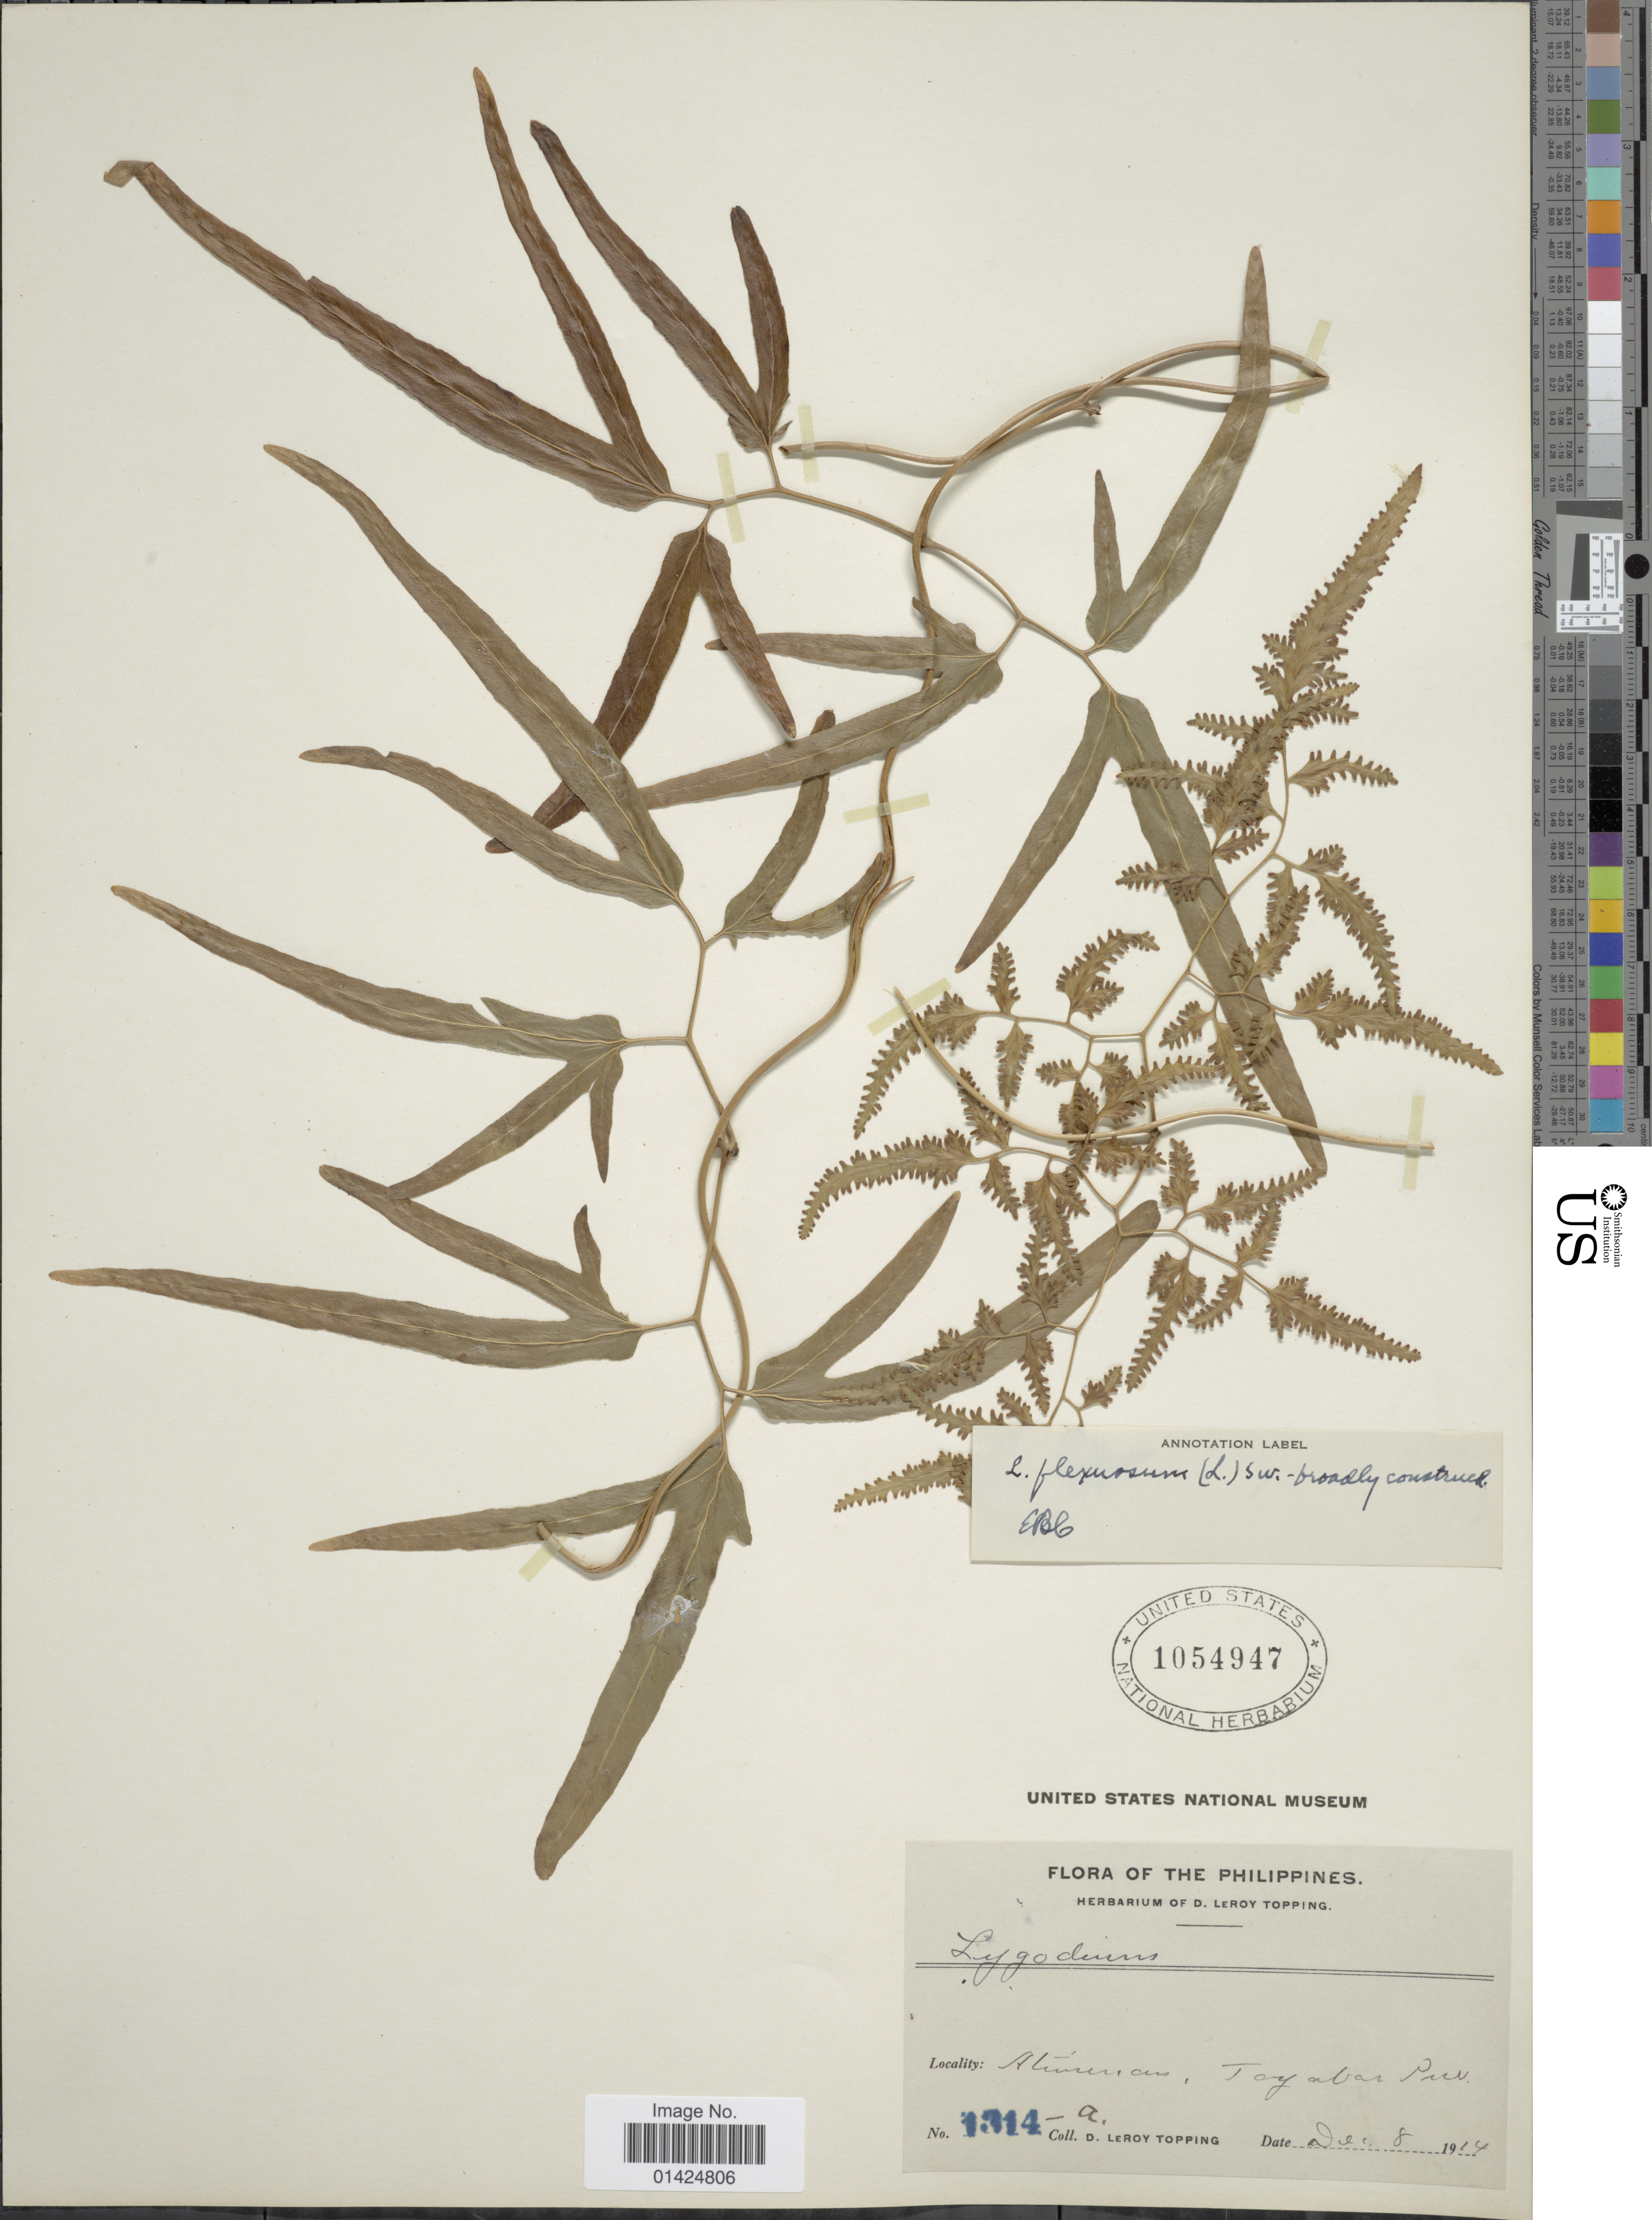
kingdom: Plantae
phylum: Tracheophyta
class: Polypodiopsida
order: Schizaeales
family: Lygodiaceae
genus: Lygodium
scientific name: Lygodium flexuosum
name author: Sw.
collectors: D. L. Topping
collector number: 1314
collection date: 1914-12-08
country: Philippines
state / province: Calabarzon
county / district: Quezon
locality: Atimonan, Tayabas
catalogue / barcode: US 1054947